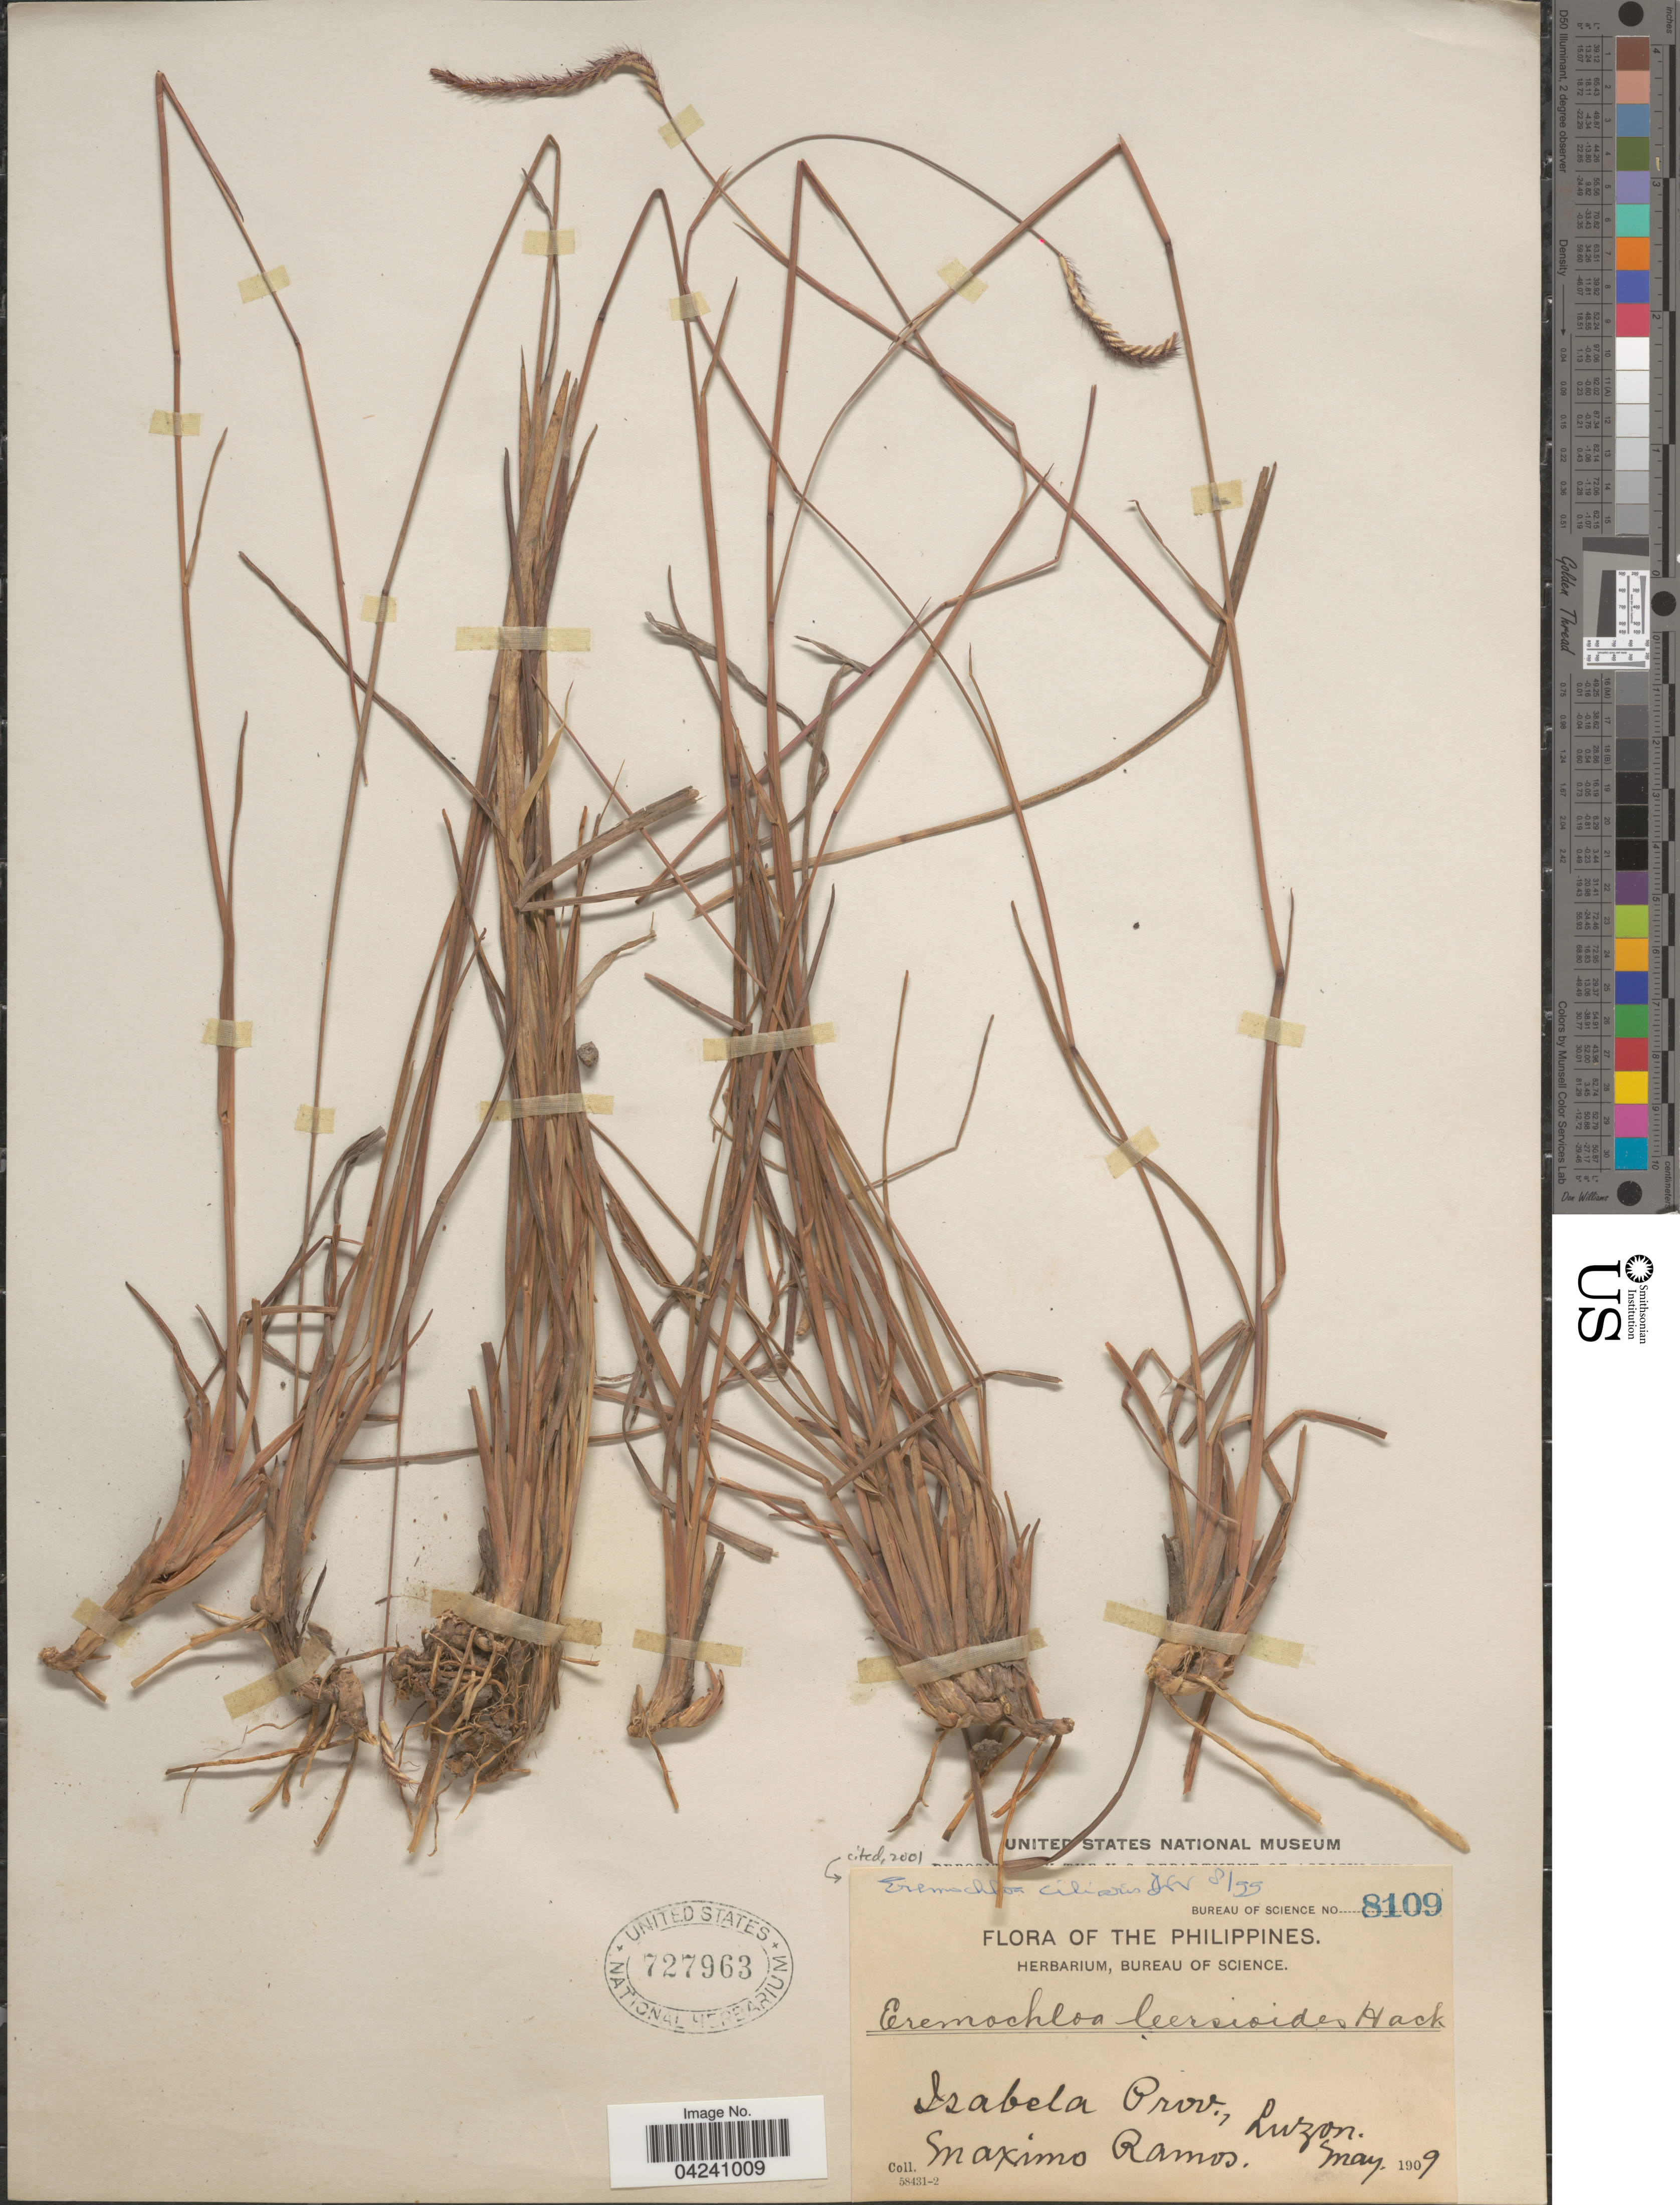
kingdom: Plantae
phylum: Tracheophyta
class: Liliopsida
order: Poales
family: Poaceae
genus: Eremochloa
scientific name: Eremochloa ciliaris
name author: (L.) Merr.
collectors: M. Ramos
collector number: Bureau of Science 8109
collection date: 1909-05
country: Philippines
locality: Isabela Prov., Luzon.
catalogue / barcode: US 727963